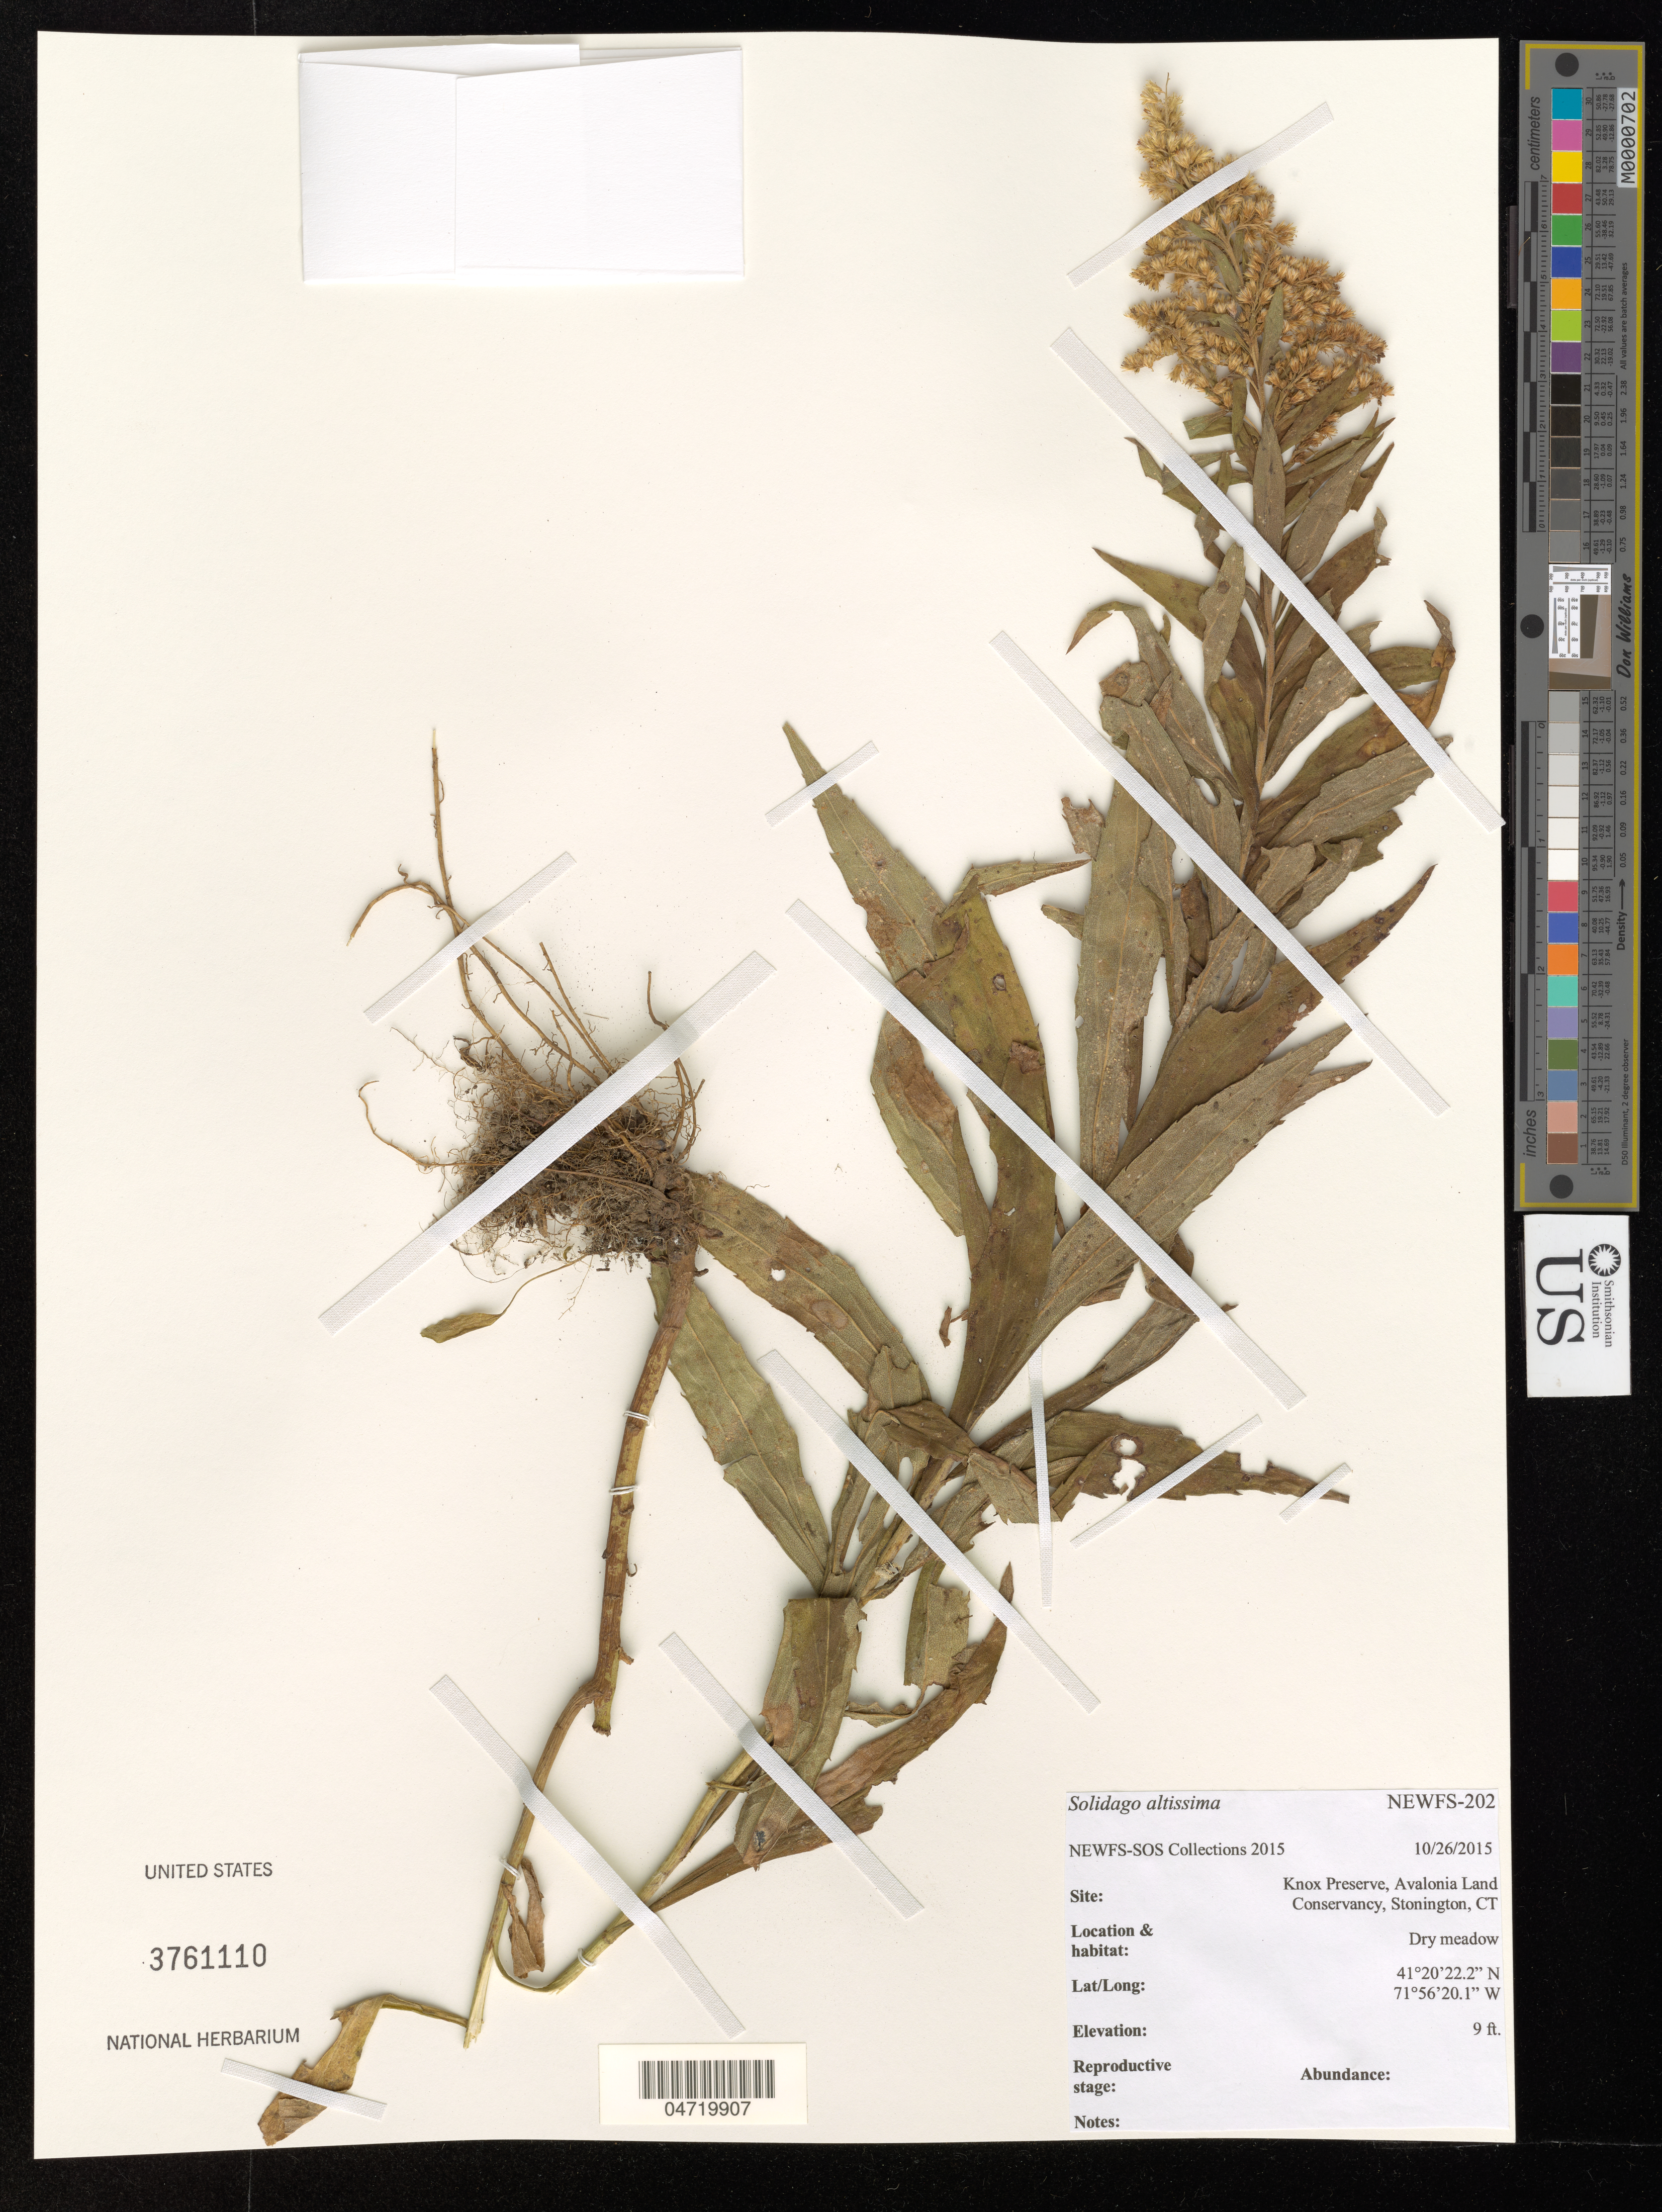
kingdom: Plantae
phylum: Tracheophyta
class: Magnoliopsida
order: Asterales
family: Asteraceae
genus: Solidago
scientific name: Solidago altissima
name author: L.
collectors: NEWFS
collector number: NEWFS-202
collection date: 2015-10-26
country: United States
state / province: Connecticut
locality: Knox Preserve, Avalonia Land Conservancy, Stonington.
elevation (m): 3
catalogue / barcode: US 3761110